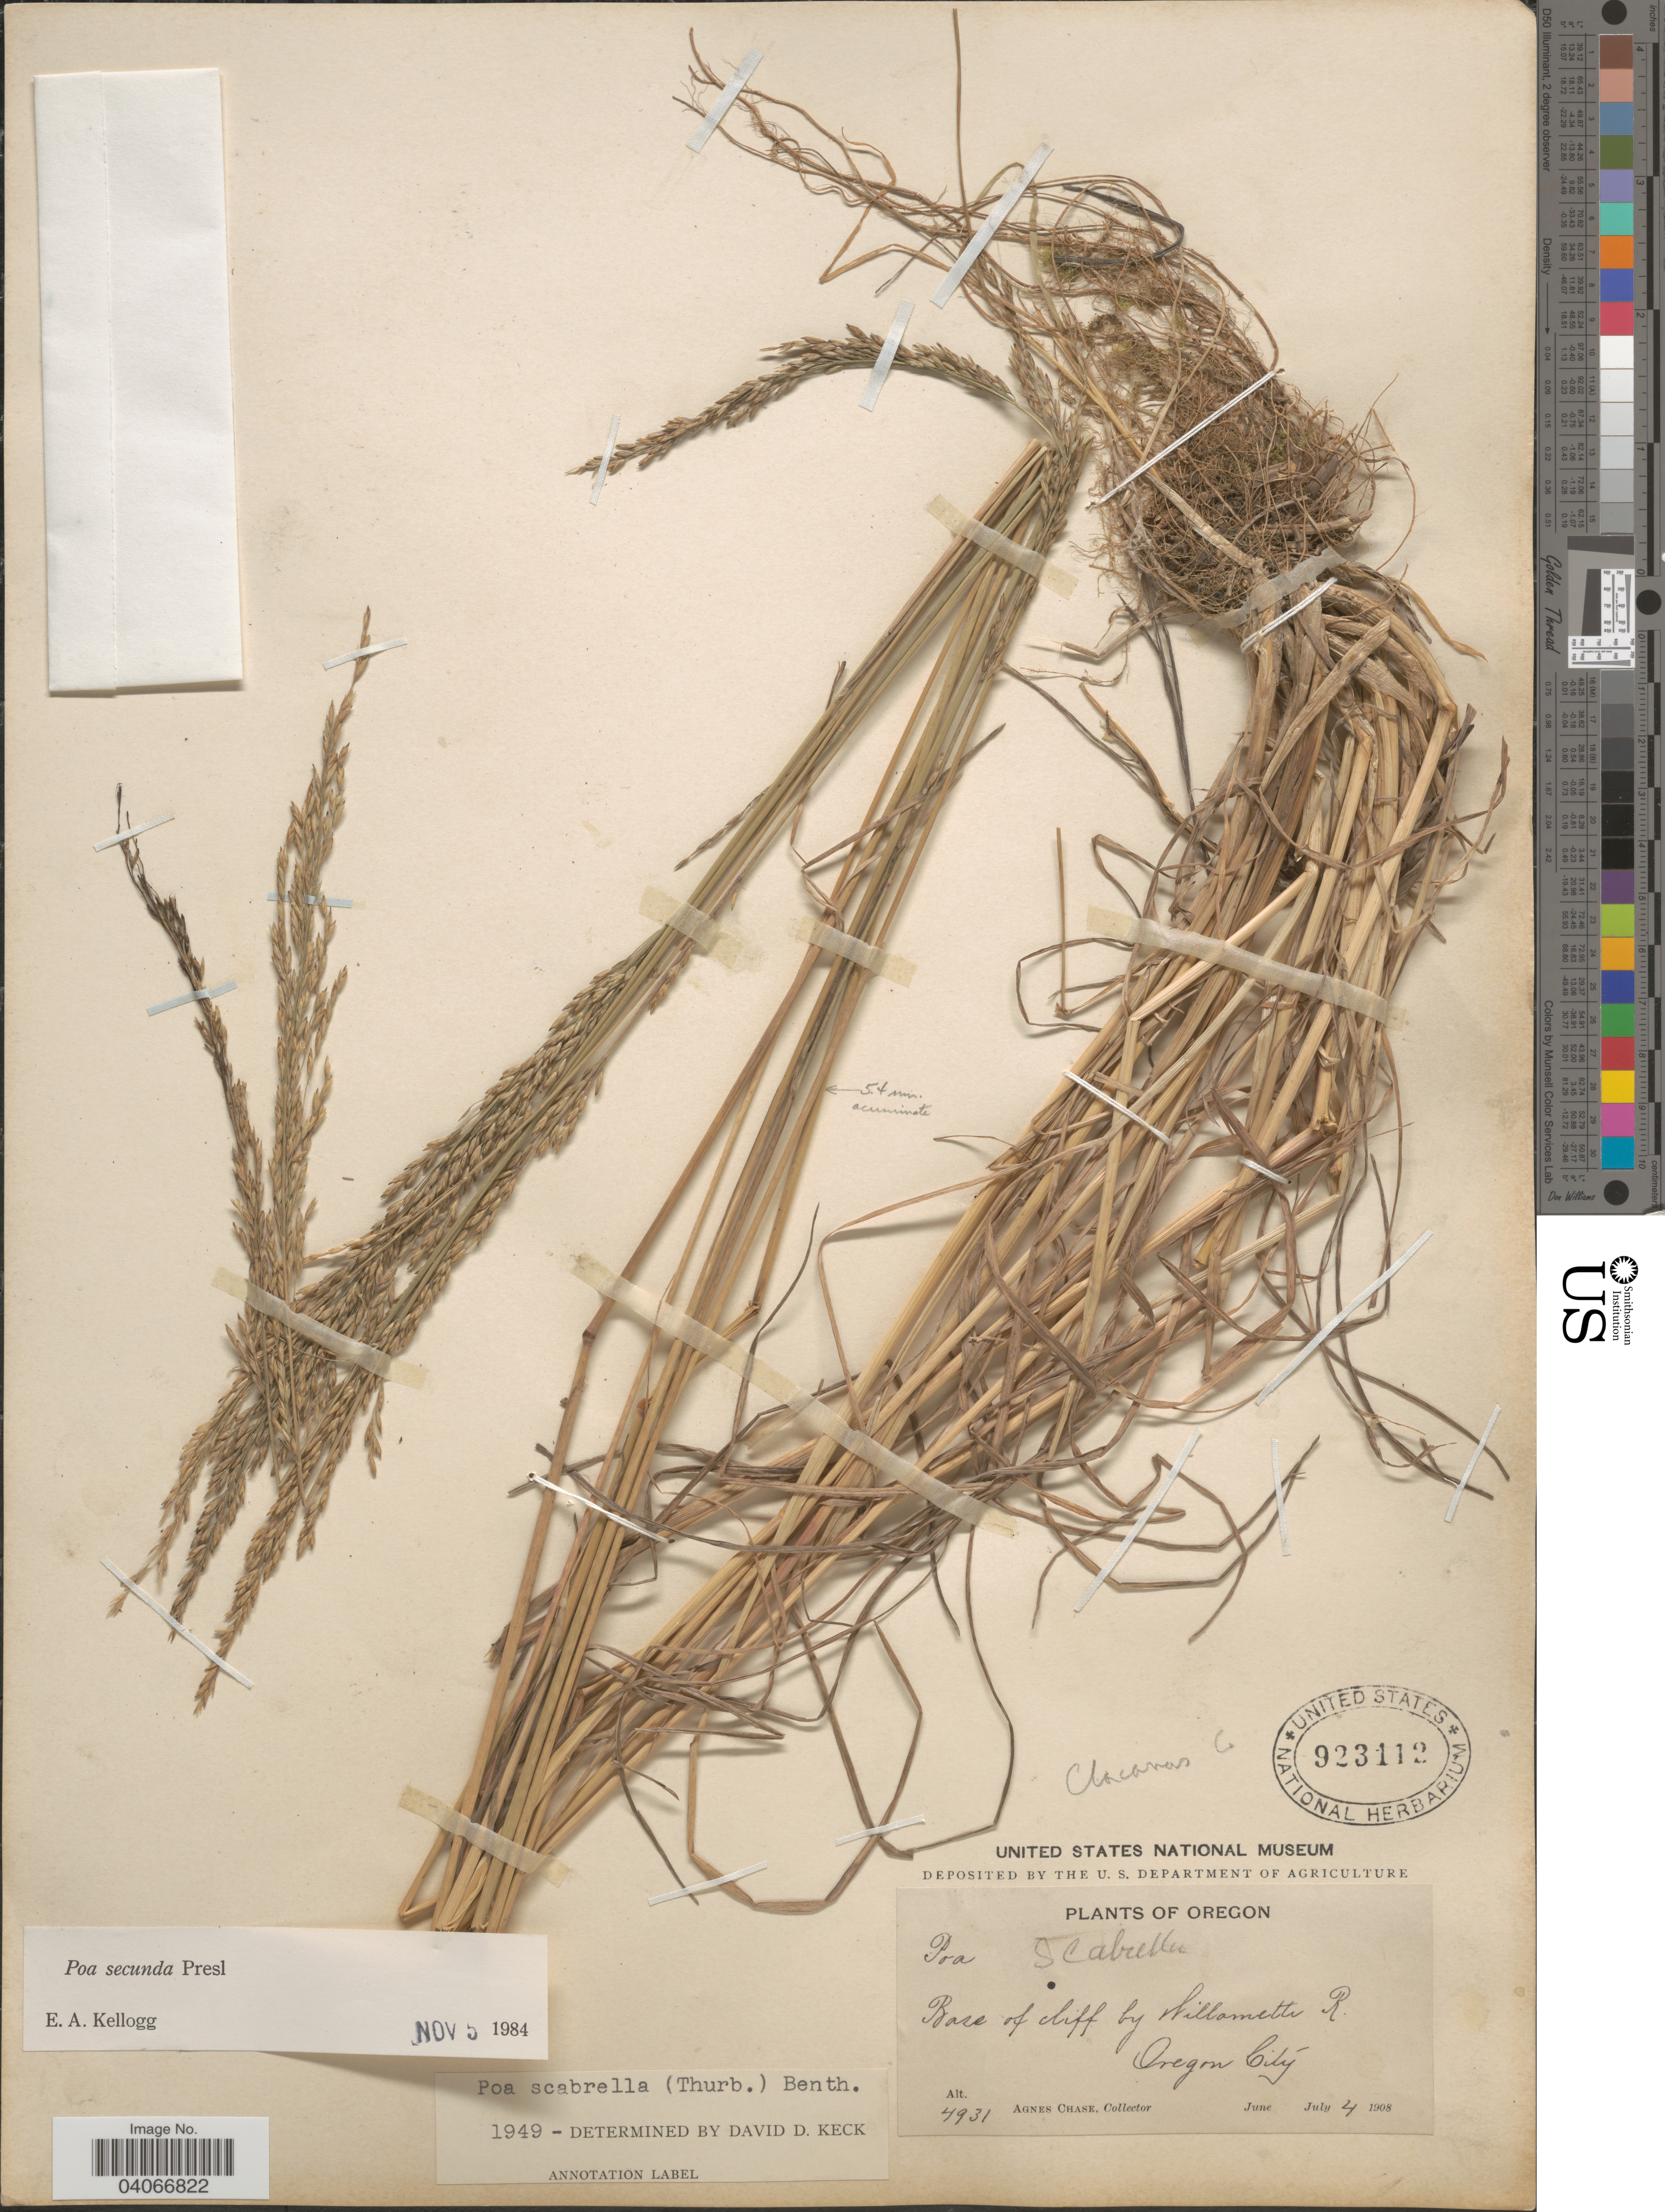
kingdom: Plantae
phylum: Tracheophyta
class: Liliopsida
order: Poales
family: Poaceae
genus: Poa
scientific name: Poa secunda subsp. secunda var. scabrella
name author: (Thurb.) Soreng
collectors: A. Chase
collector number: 4931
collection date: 1908-07-04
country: United States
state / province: Oregon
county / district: Clackamas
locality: Base of cliff by Willametta R. Oregon City. Clackamas Co.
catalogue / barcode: US 923112